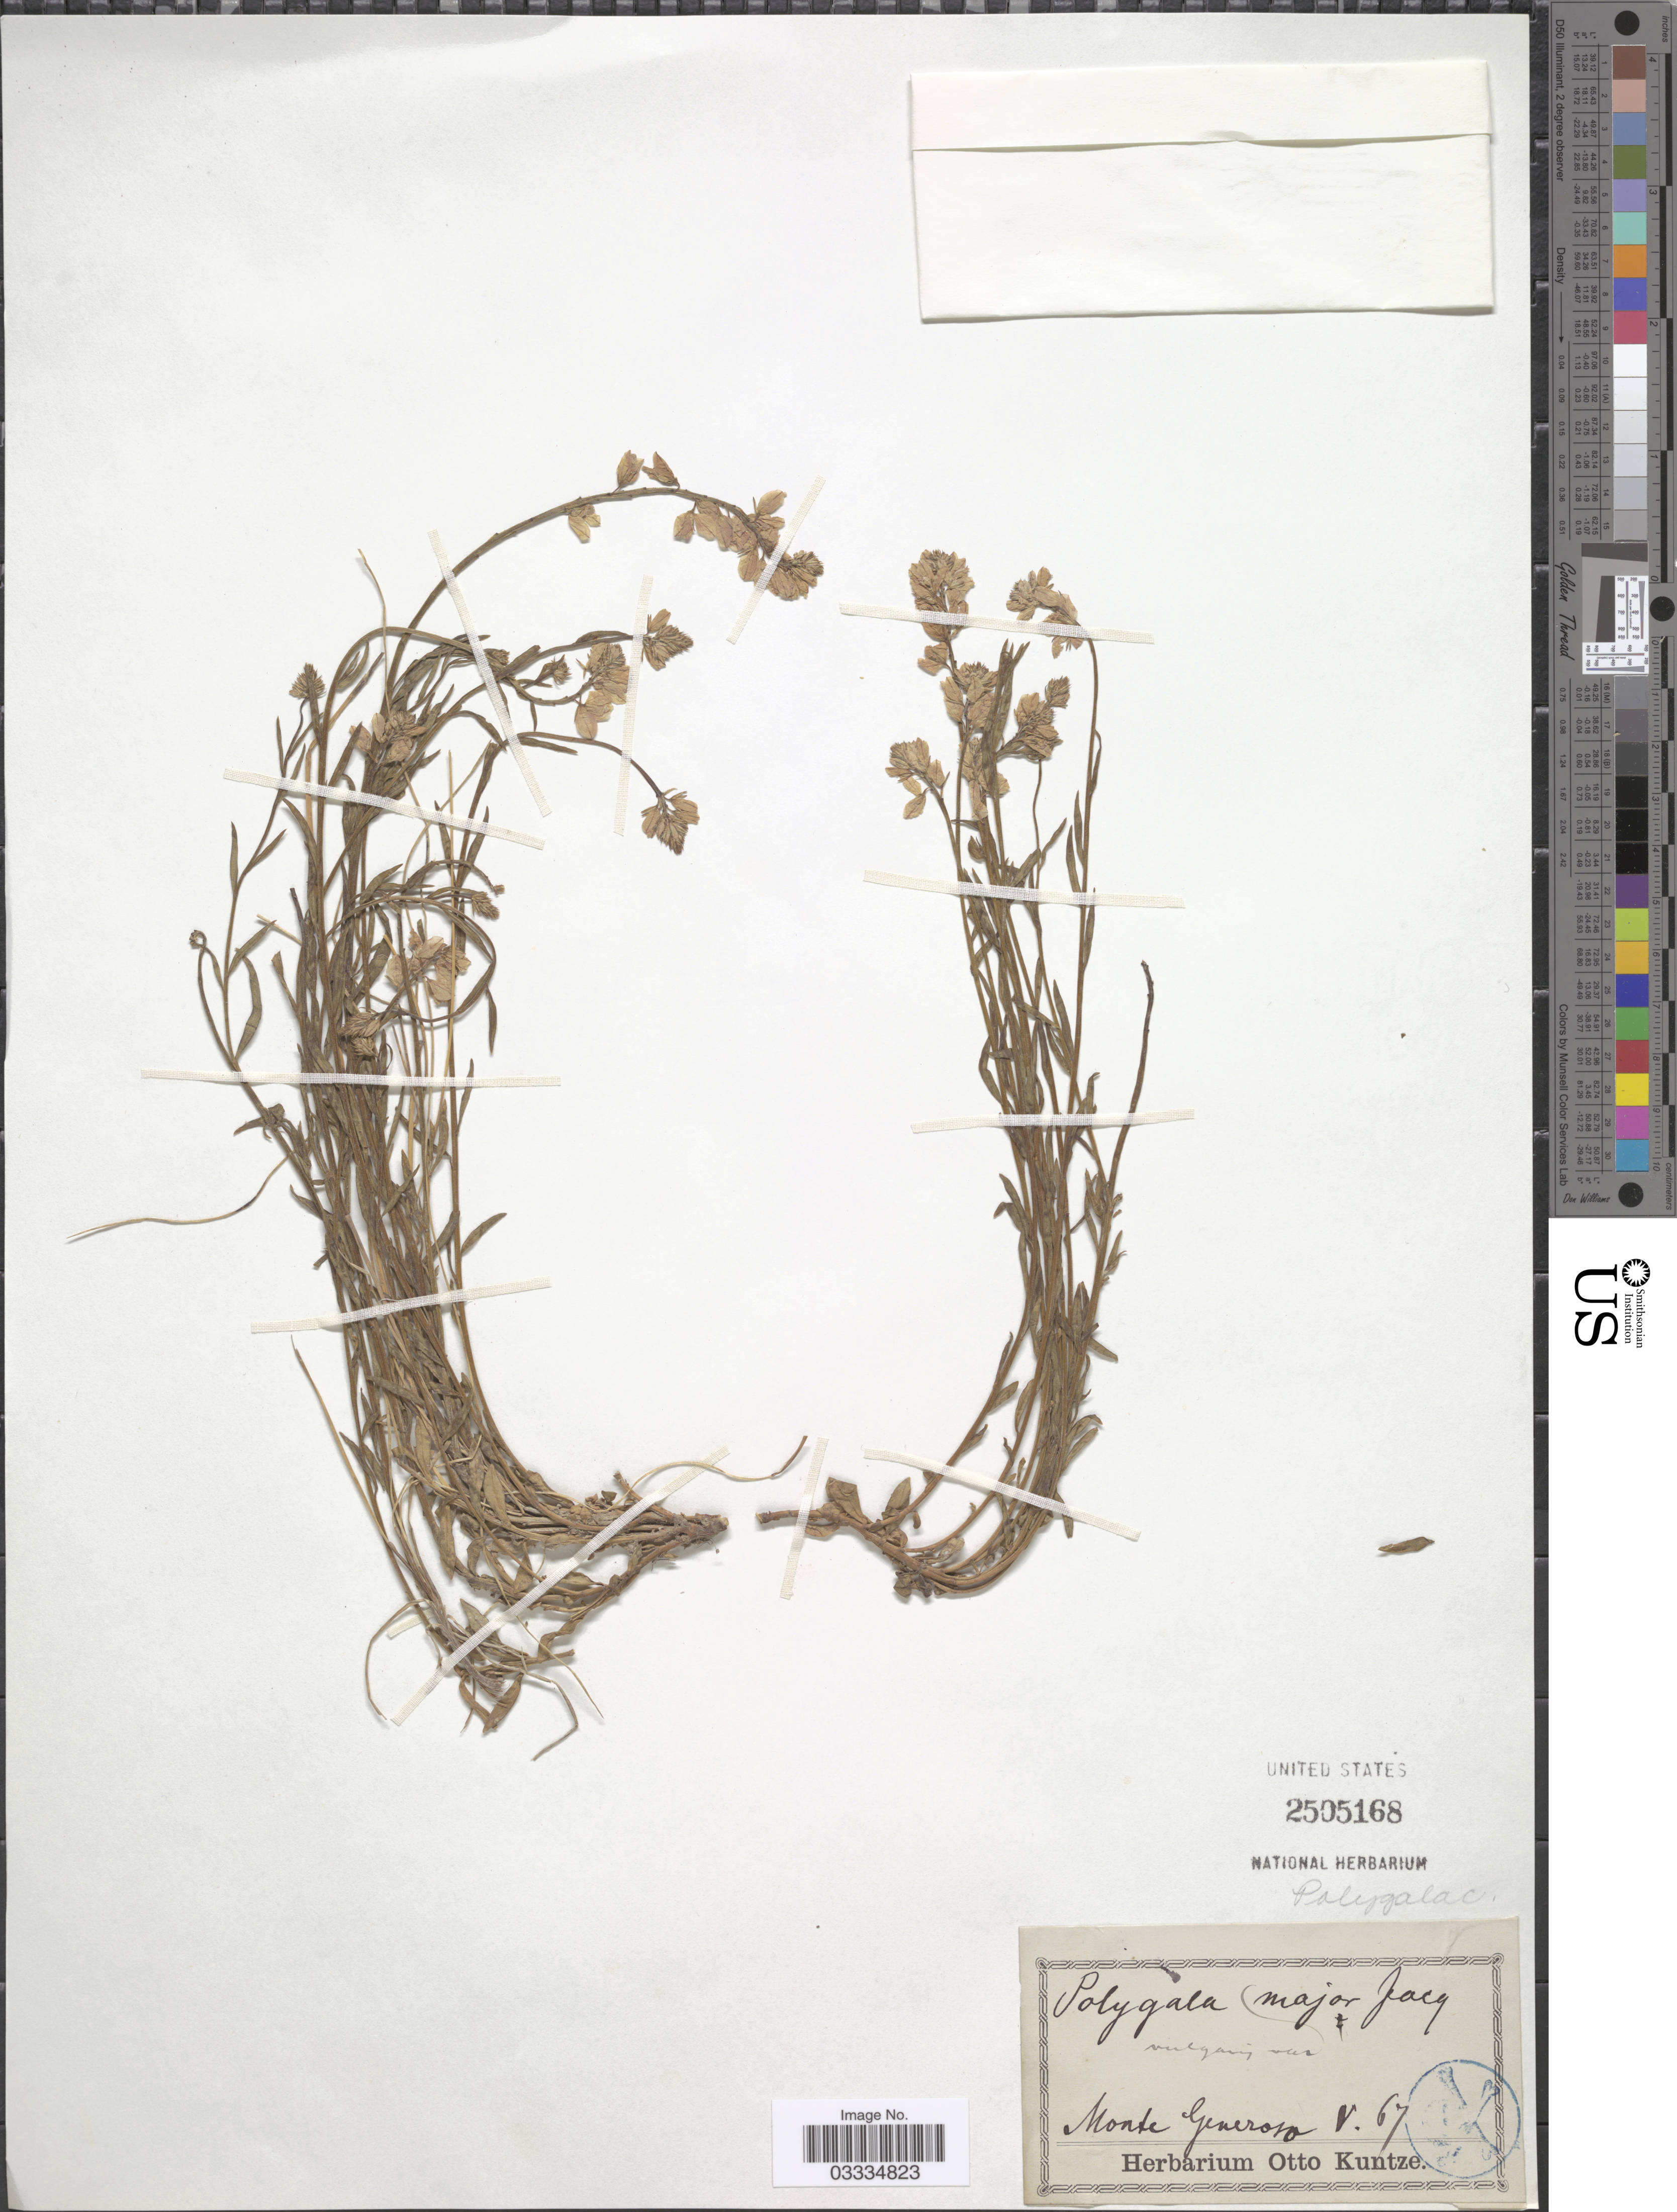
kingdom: Plantae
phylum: Tracheophyta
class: Magnoliopsida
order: Fabales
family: Polygalaceae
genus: Polygala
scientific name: Polygala vulgaris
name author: L.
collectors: ex herb. Otto Kuntze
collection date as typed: Transcribed d/m/y: /5/67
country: Switzerland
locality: Monte Generoso.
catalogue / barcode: US 2505168